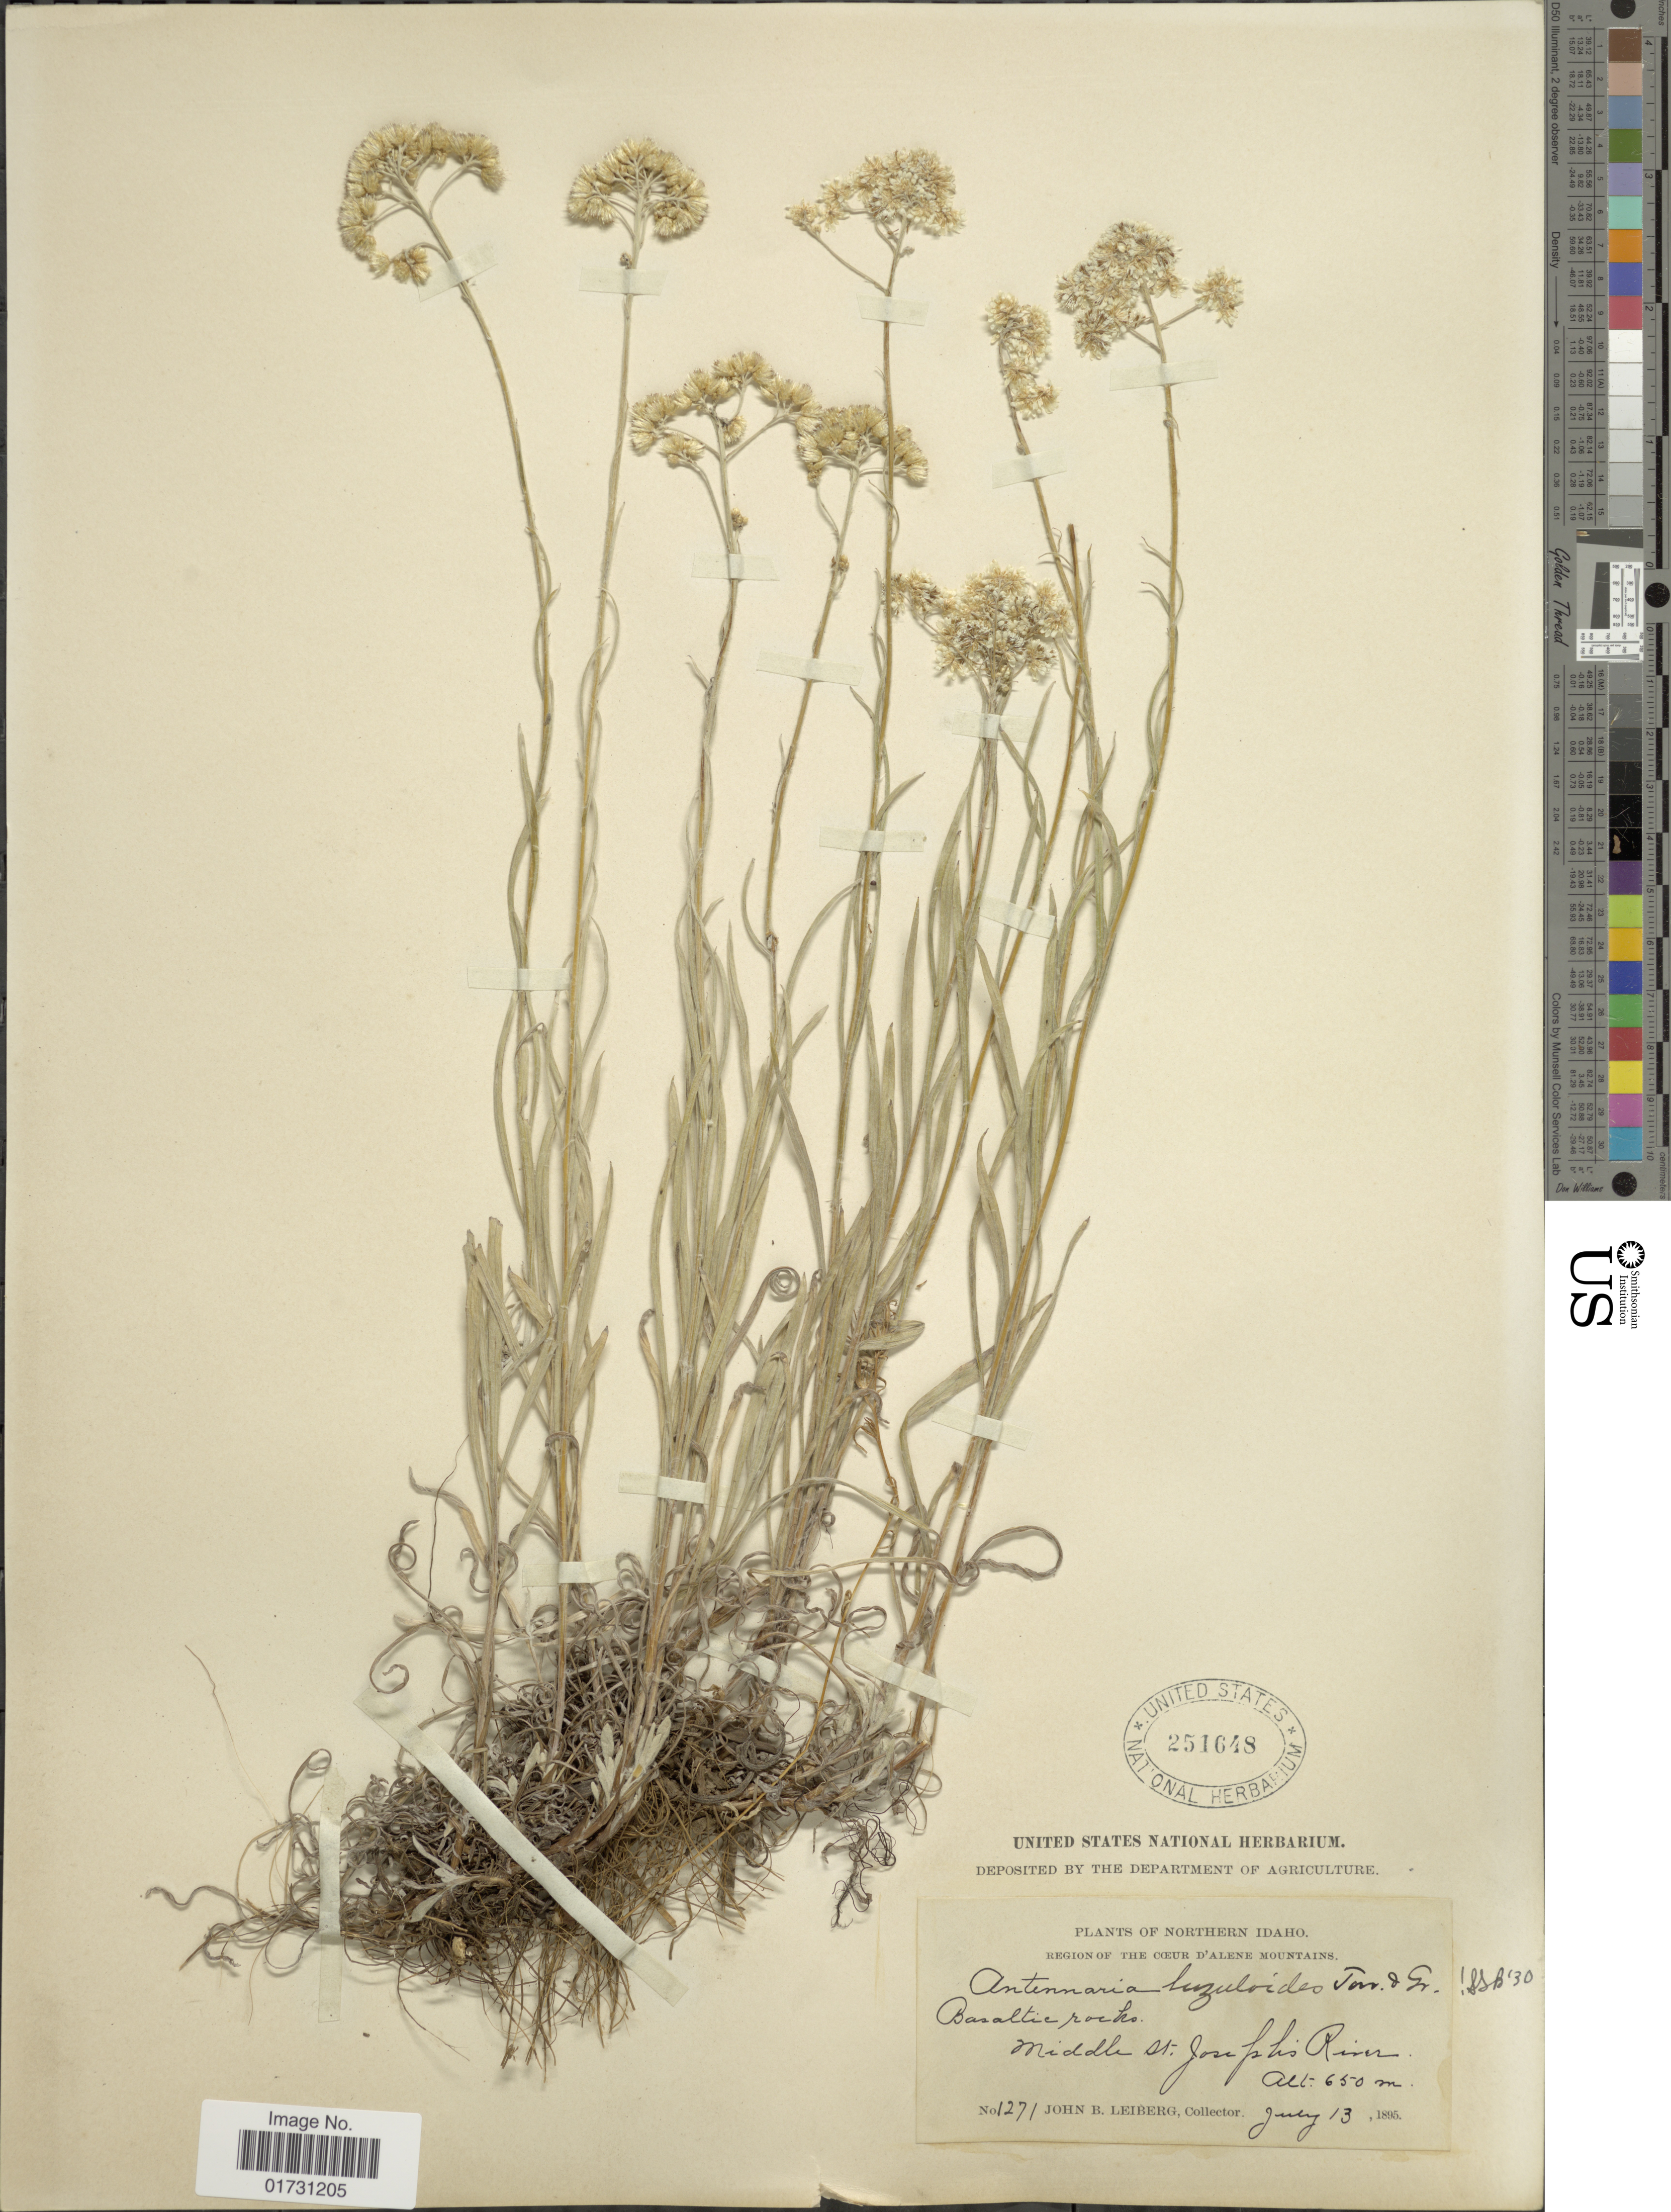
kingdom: Plantae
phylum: Tracheophyta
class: Magnoliopsida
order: Asterales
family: Asteraceae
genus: Antennaria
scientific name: Antennaria luzuloides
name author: Torr. & A. Gray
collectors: J. B. Leiberg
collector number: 1271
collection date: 1895-07-13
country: United States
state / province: Idaho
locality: Region of The Coeur D' Alene Mountains, Middle St. Joseph's River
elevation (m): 650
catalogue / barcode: US 251648